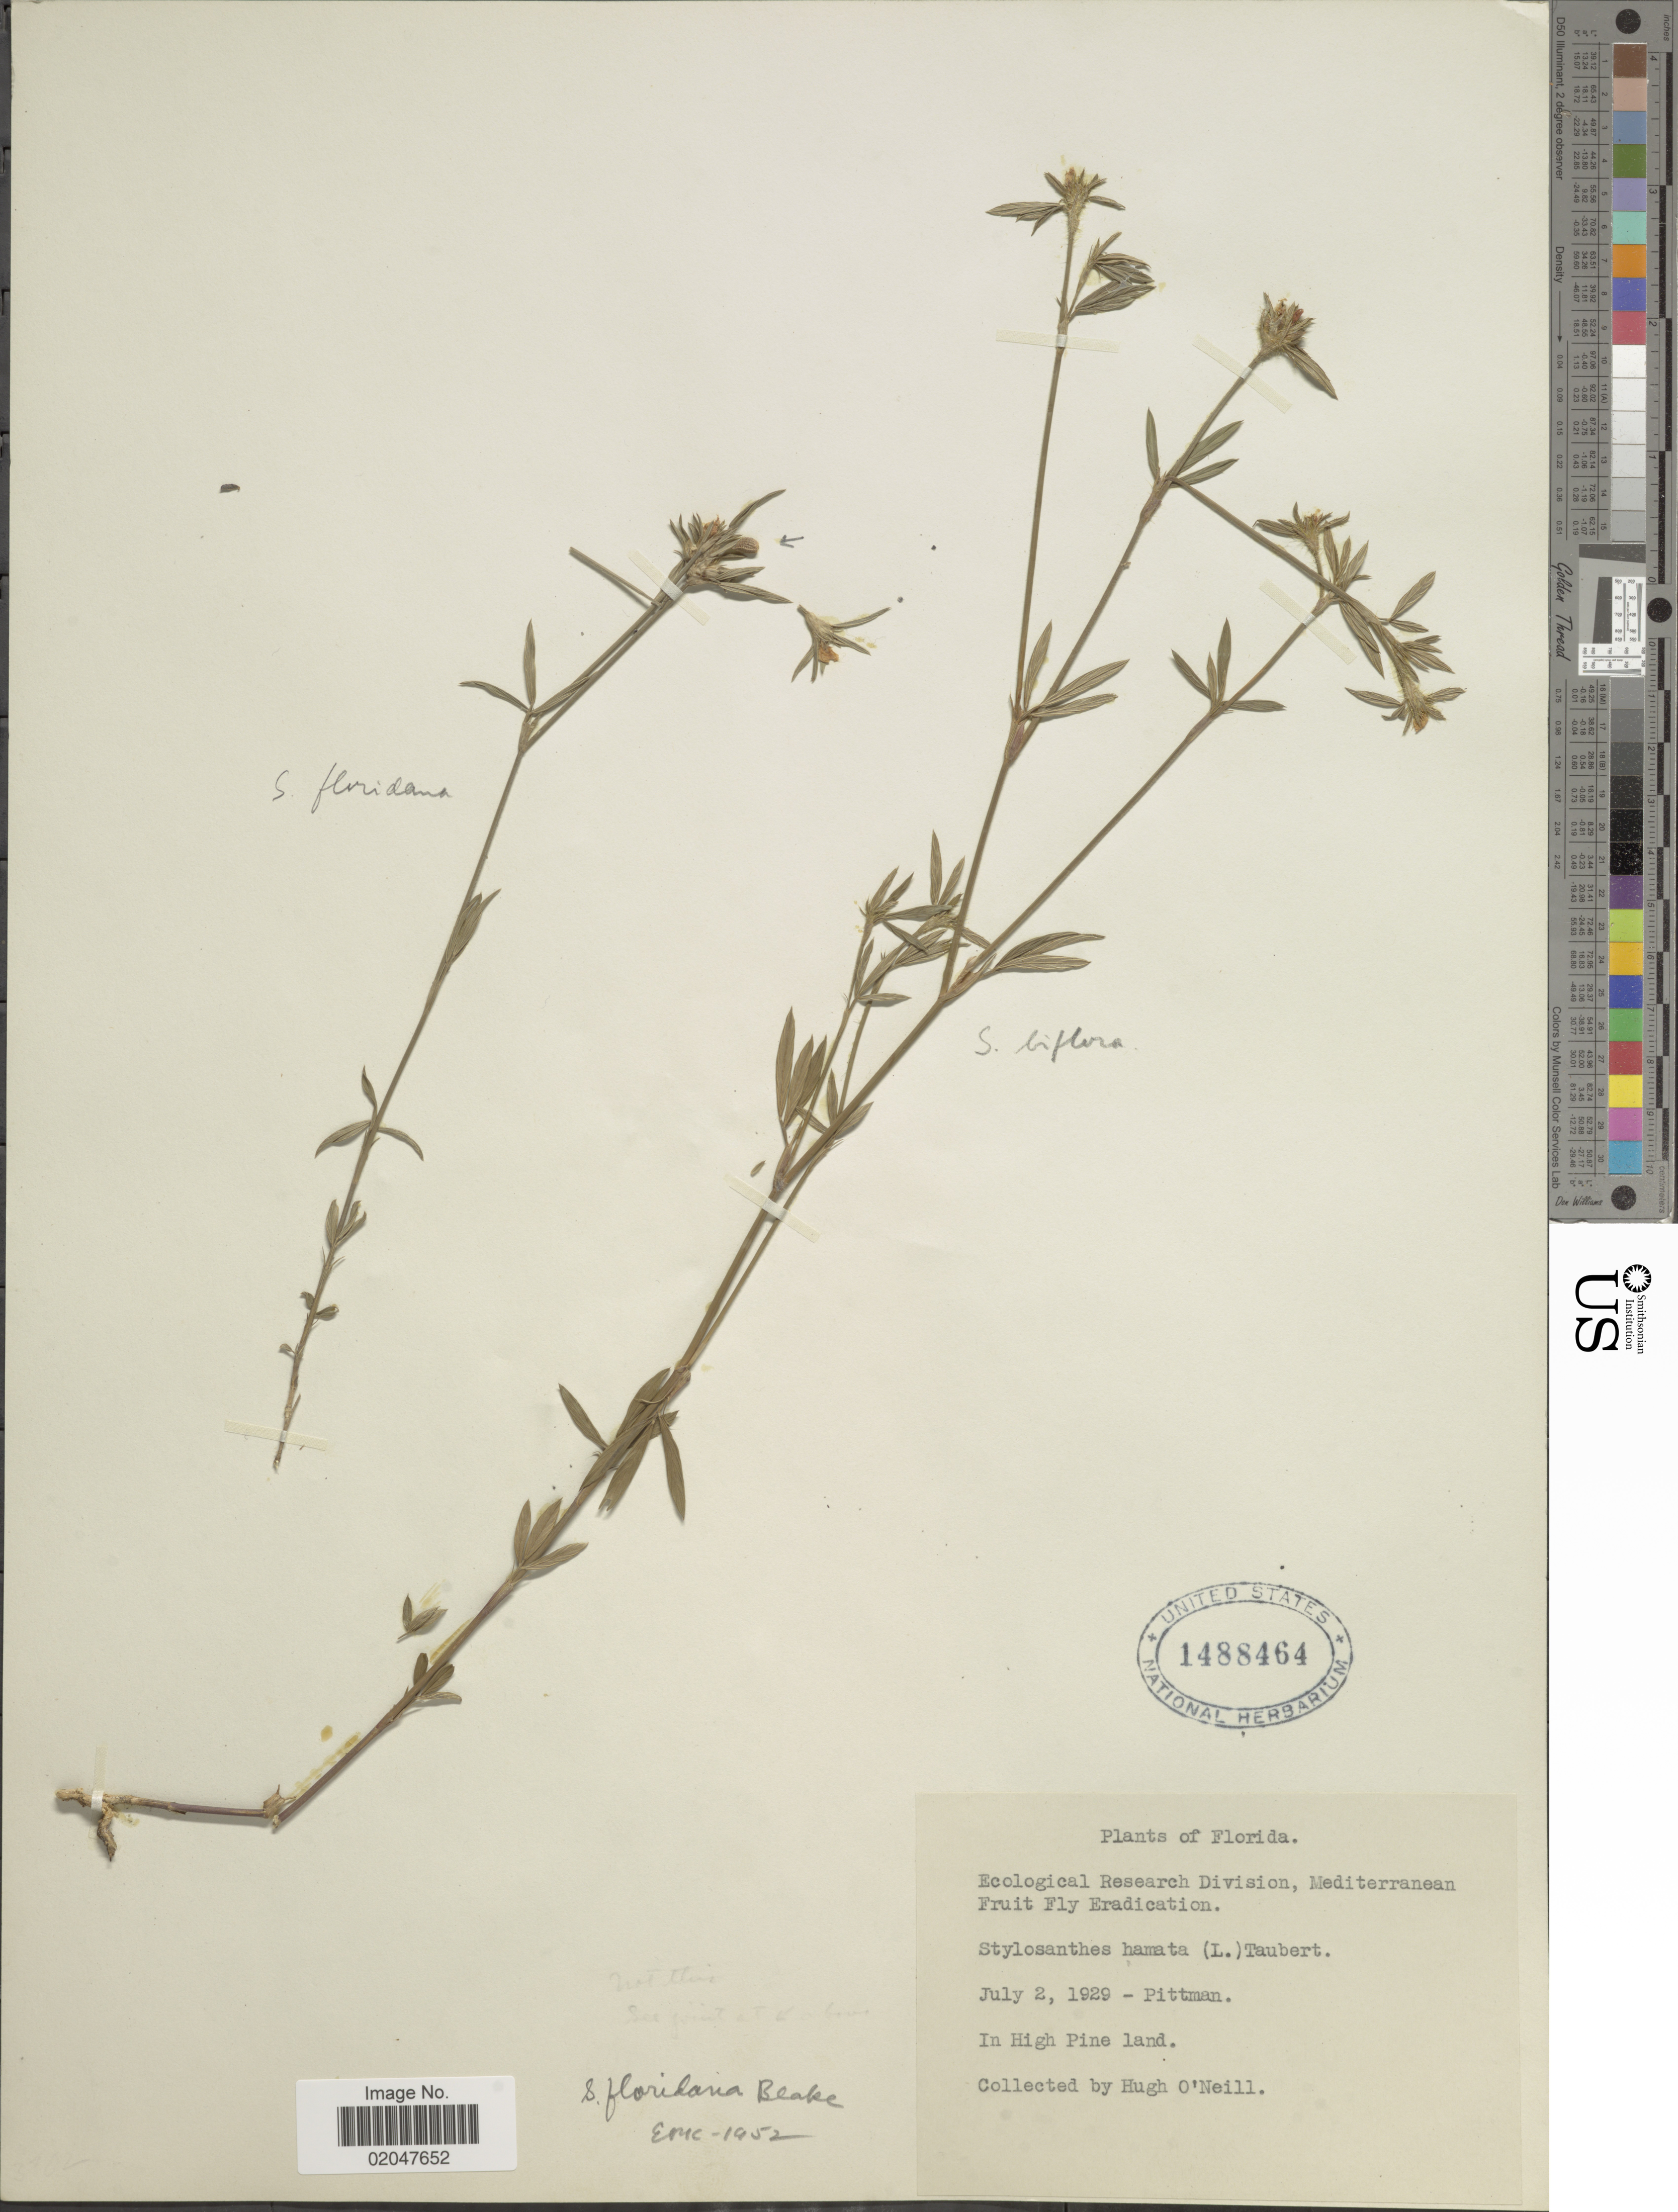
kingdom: Plantae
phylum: Tracheophyta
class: Magnoliopsida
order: Fabales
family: Fabaceae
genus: Stylosanthes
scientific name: Stylosanthes biflora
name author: (L.) Britton et al.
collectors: H. O'Neill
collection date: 1929-07-02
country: United States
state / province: Florida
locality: Pittman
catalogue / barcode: US 148846